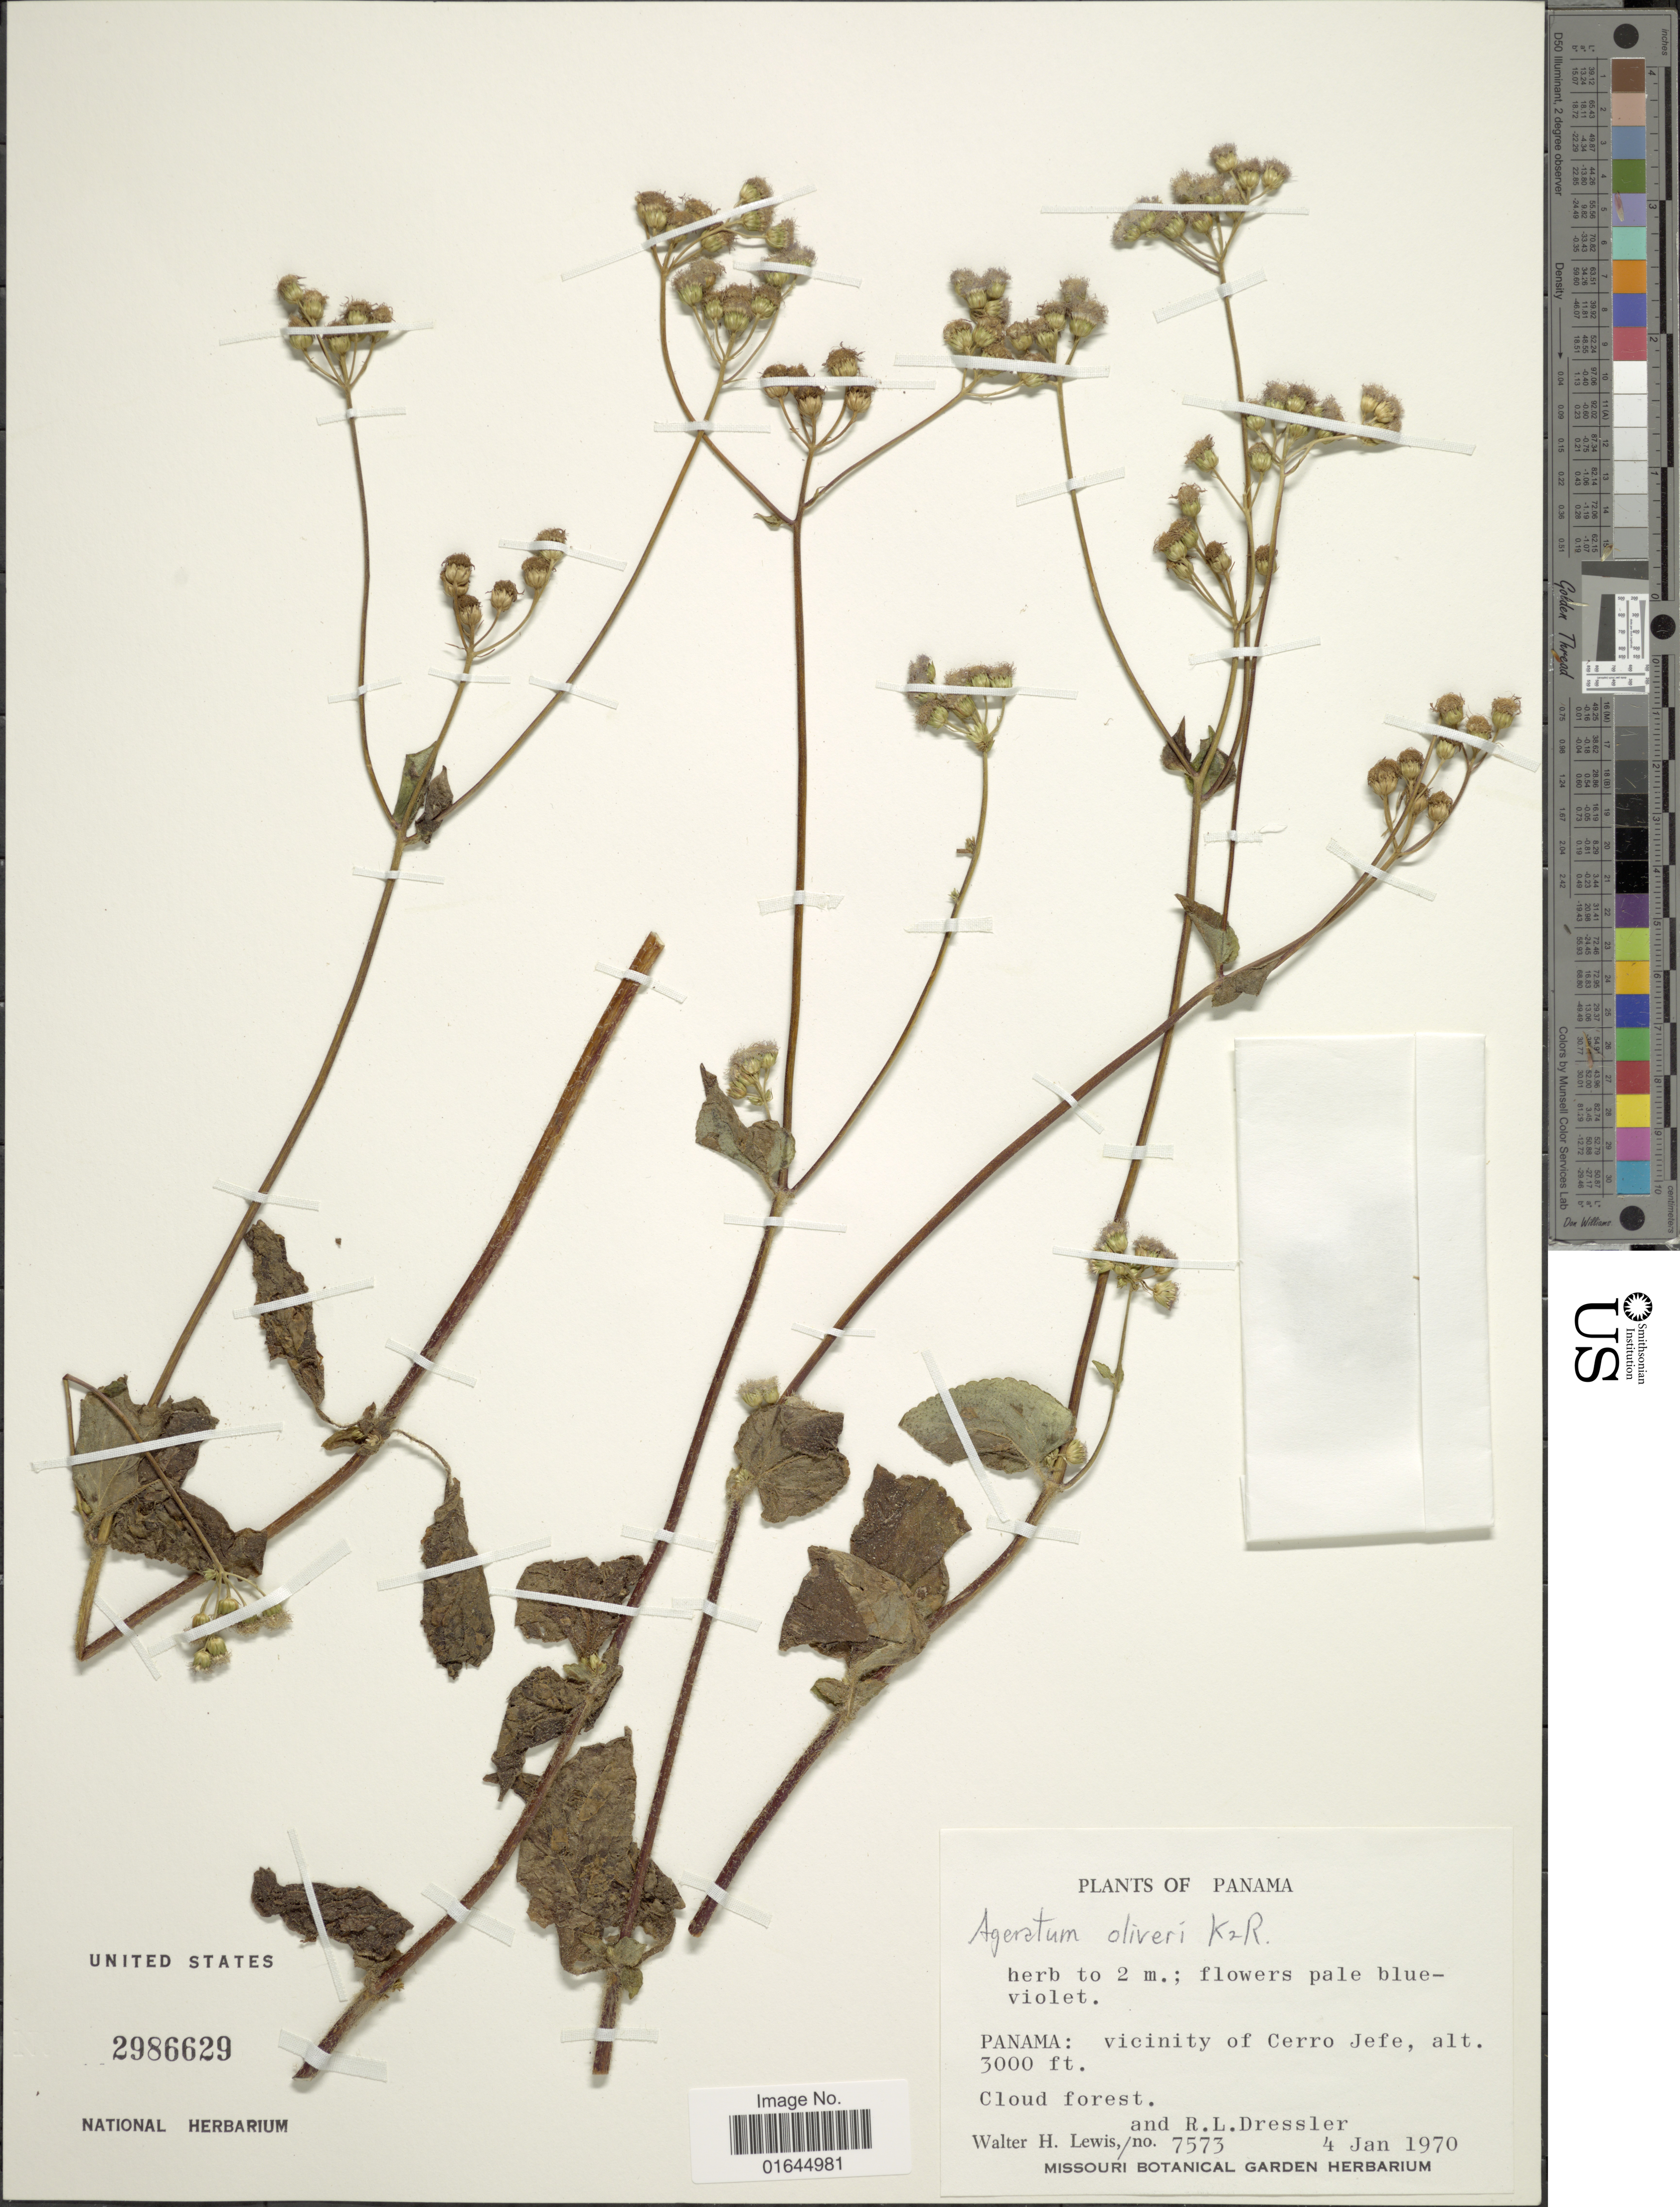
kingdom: Plantae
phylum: Tracheophyta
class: Magnoliopsida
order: Asterales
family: Asteraceae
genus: Ageratum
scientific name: Ageratum oerstedii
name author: B.L. Rob.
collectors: W. H. Lewis & R. Dressler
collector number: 7573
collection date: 1970-01-04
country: Panama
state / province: Panamá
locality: Panama: Vicinity of Cerro Jeffe.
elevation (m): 914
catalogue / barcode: US 2986629